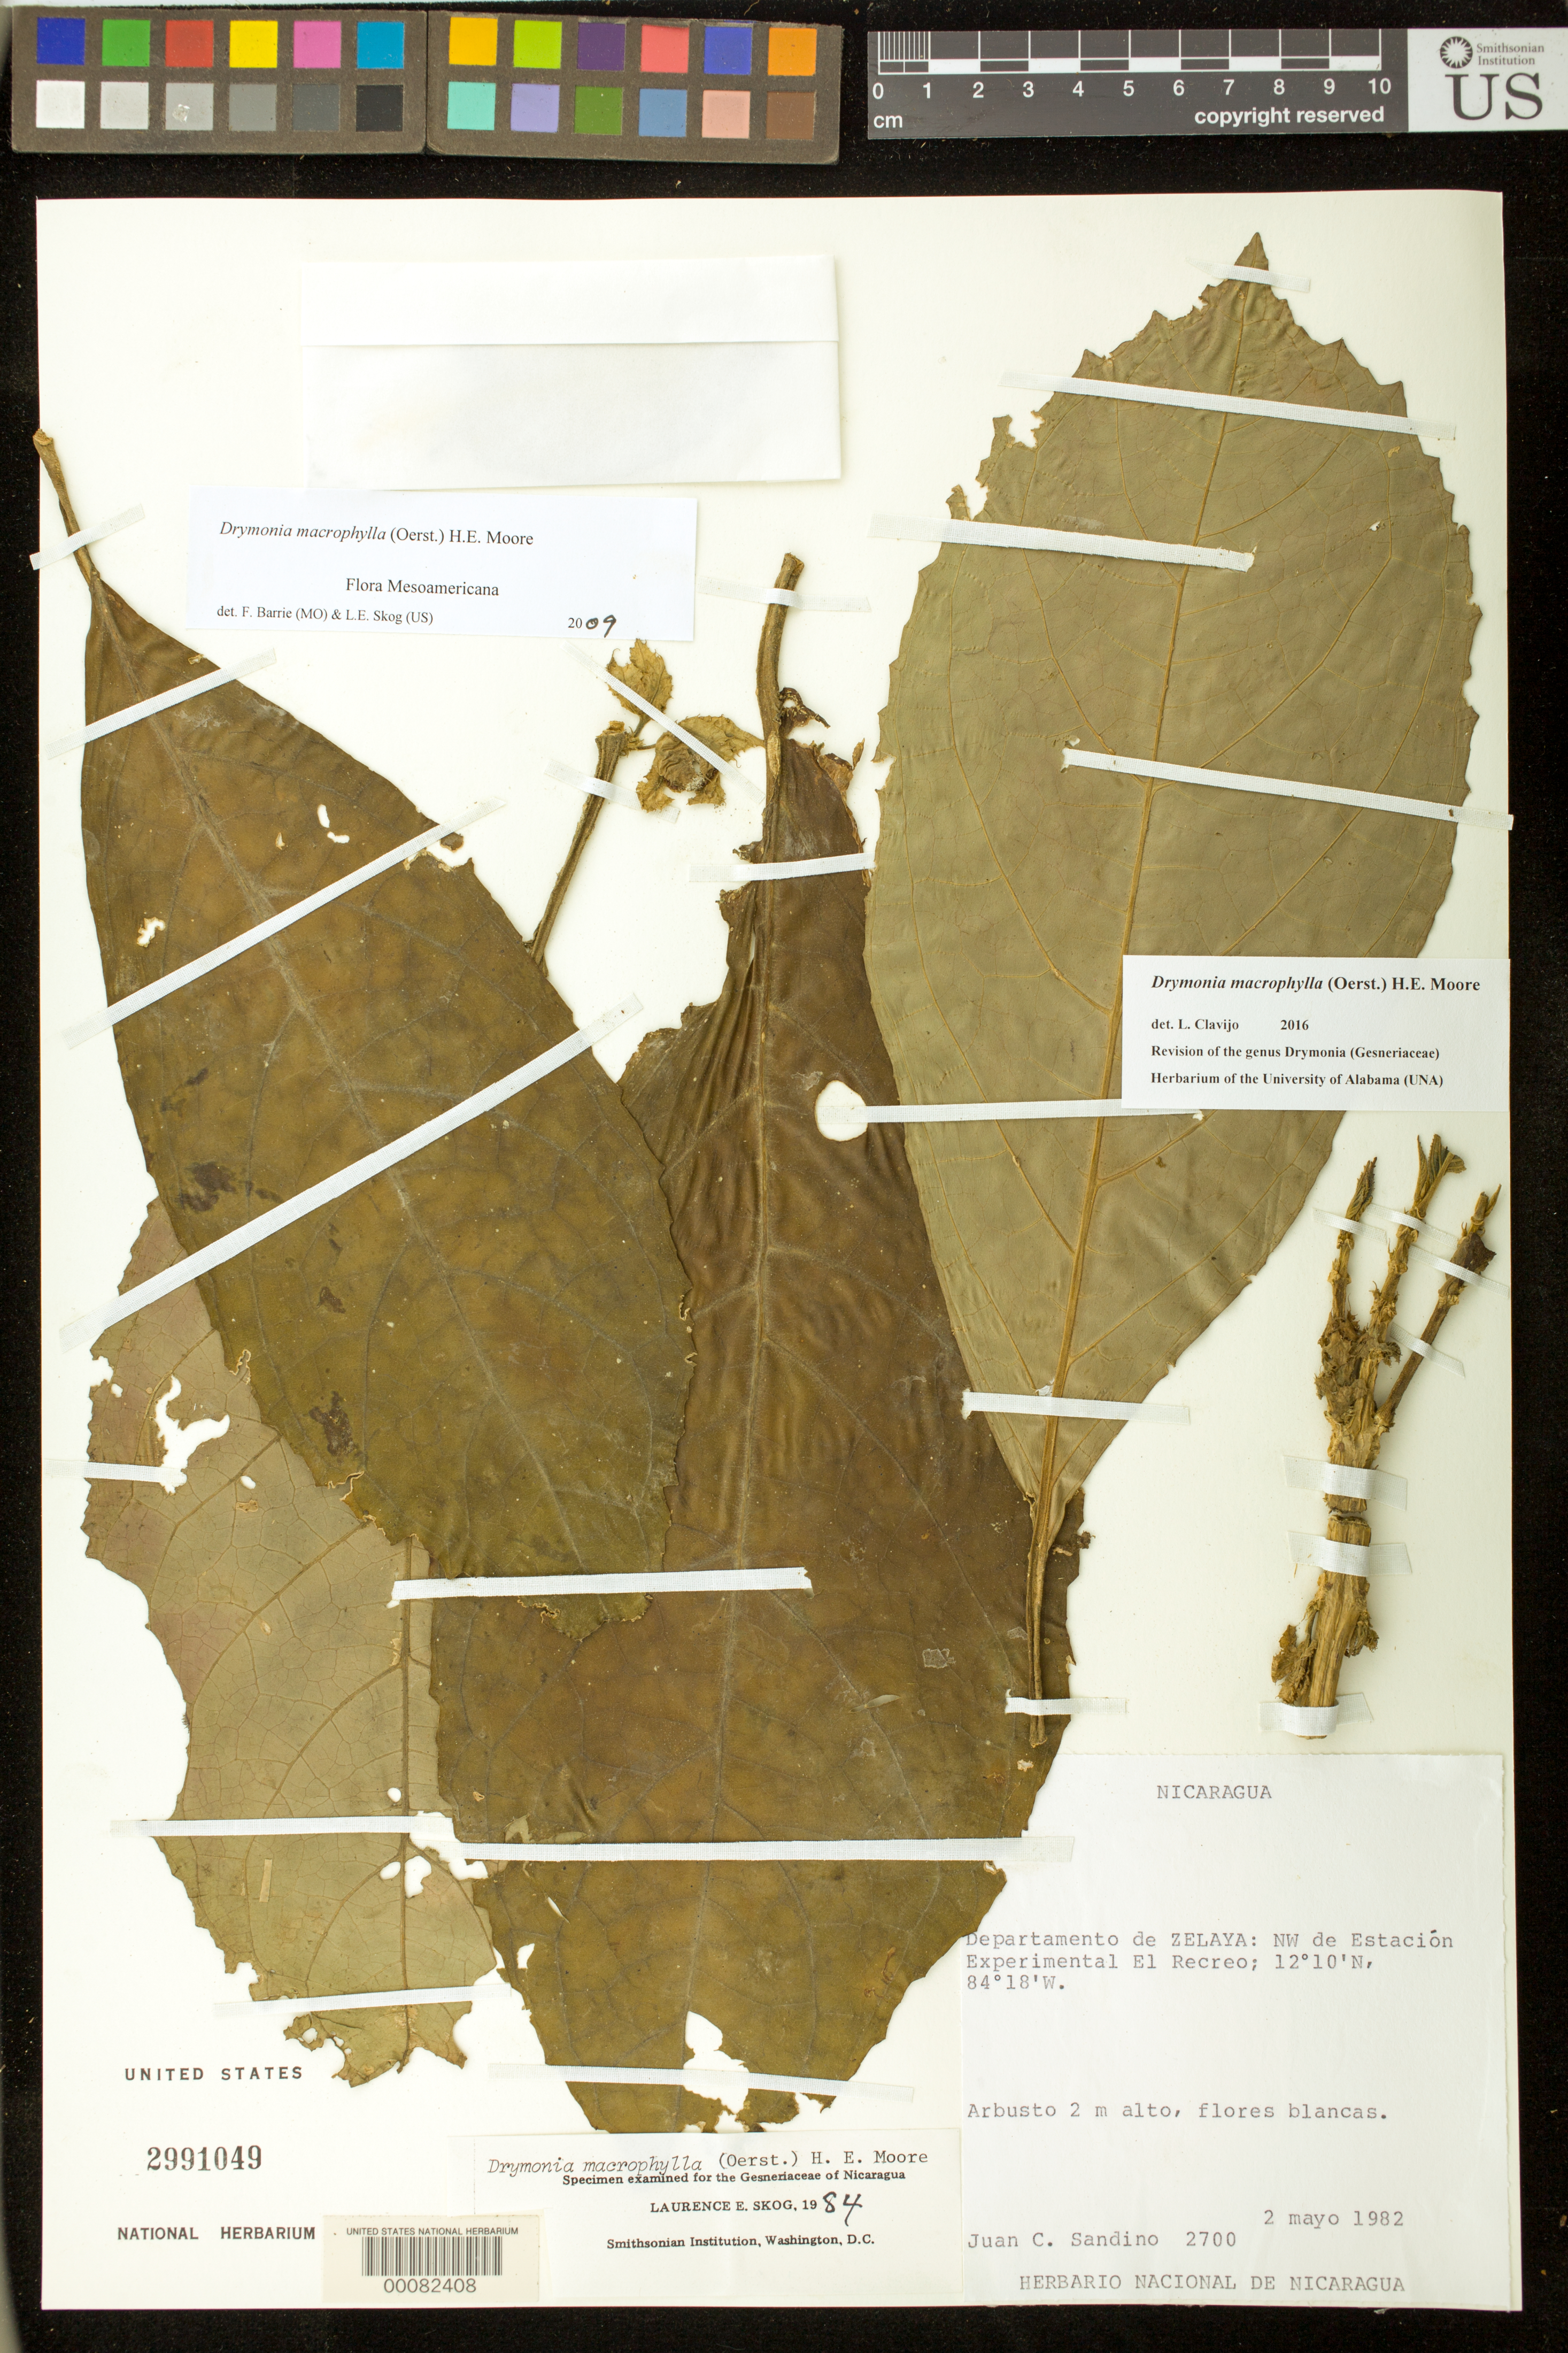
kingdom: Plantae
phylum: Tracheophyta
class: Magnoliopsida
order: Lamiales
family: Gesneriaceae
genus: Drymonia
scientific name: Drymonia macrophylla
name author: (Oerst.) H.E. Moore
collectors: J. Sandino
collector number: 2700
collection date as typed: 02 May 1982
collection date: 1982-05-02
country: Nicaragua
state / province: Atlántico Sur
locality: NW of Estacion Experimental El Recreo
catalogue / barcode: US 2991049